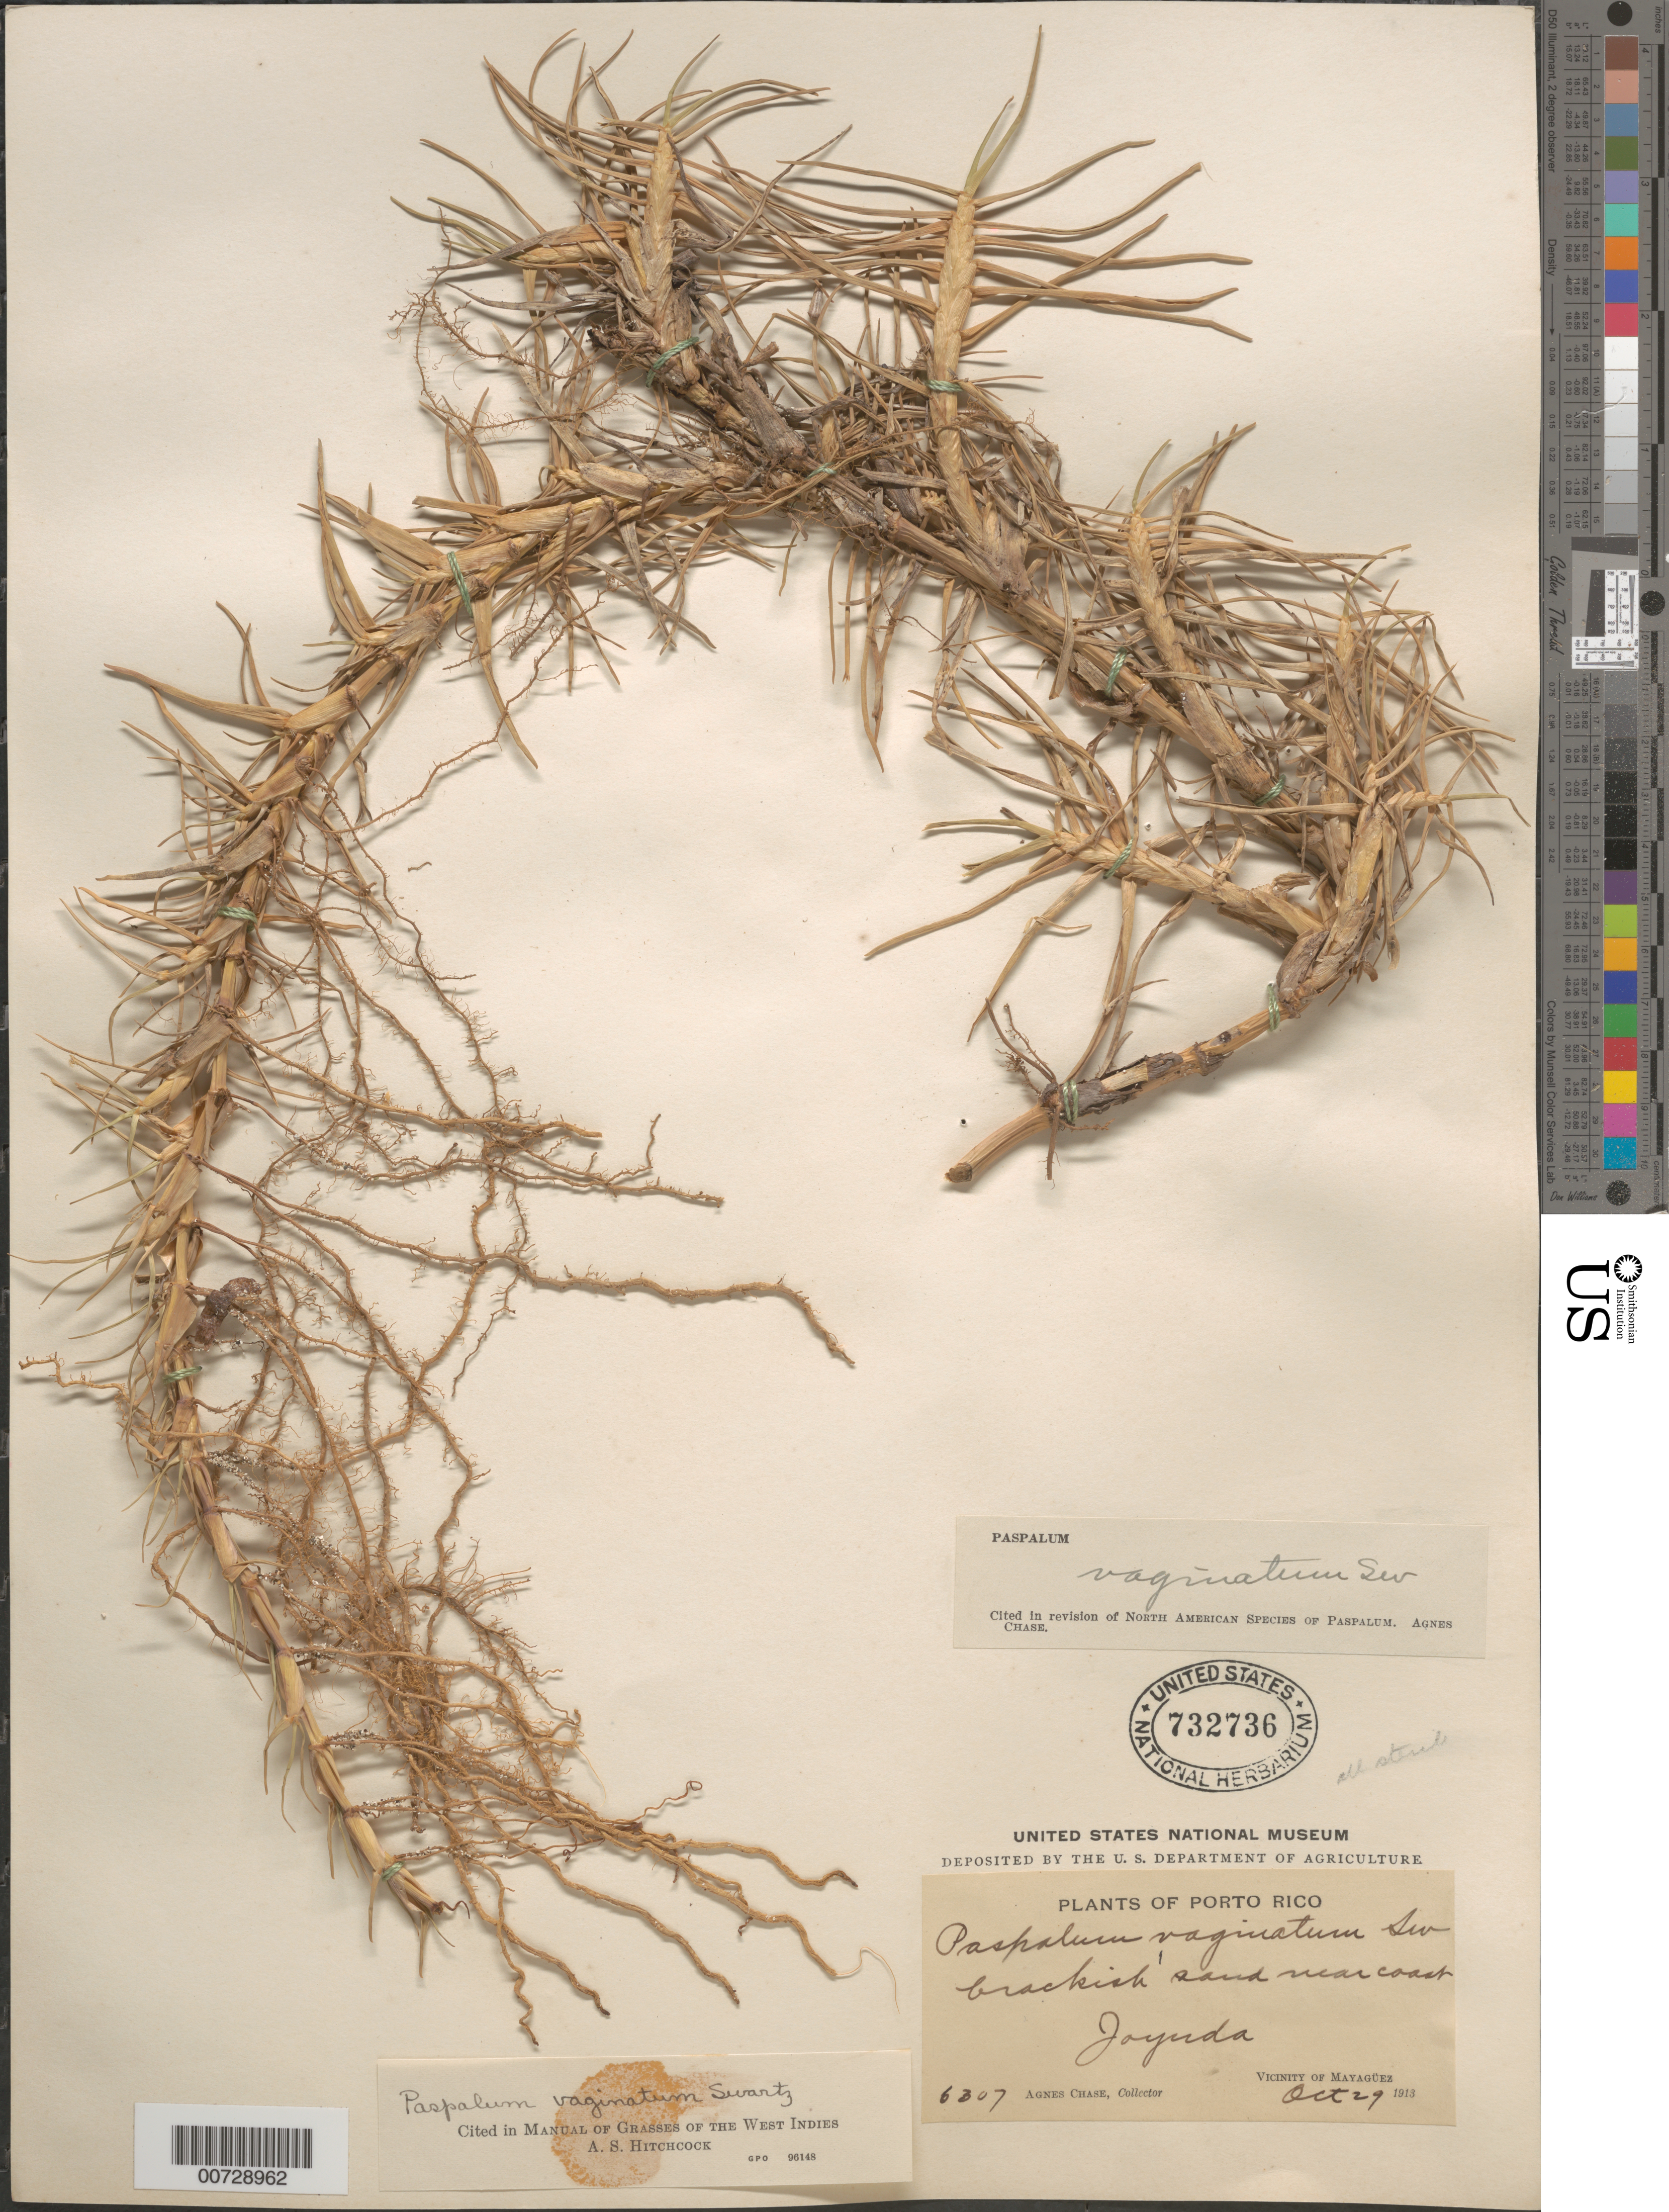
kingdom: Plantae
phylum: Tracheophyta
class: Liliopsida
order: Poales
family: Poaceae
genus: Paspalum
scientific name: Paspalum distichum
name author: L.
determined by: Chase, [M.] Agnes, (US)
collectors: A. Chase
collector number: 6307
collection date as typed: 29 Oct 1913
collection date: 1913-10-29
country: Puerto Rico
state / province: Mayagüez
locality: Joyuda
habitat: Brackish sand near coast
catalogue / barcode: US 732736